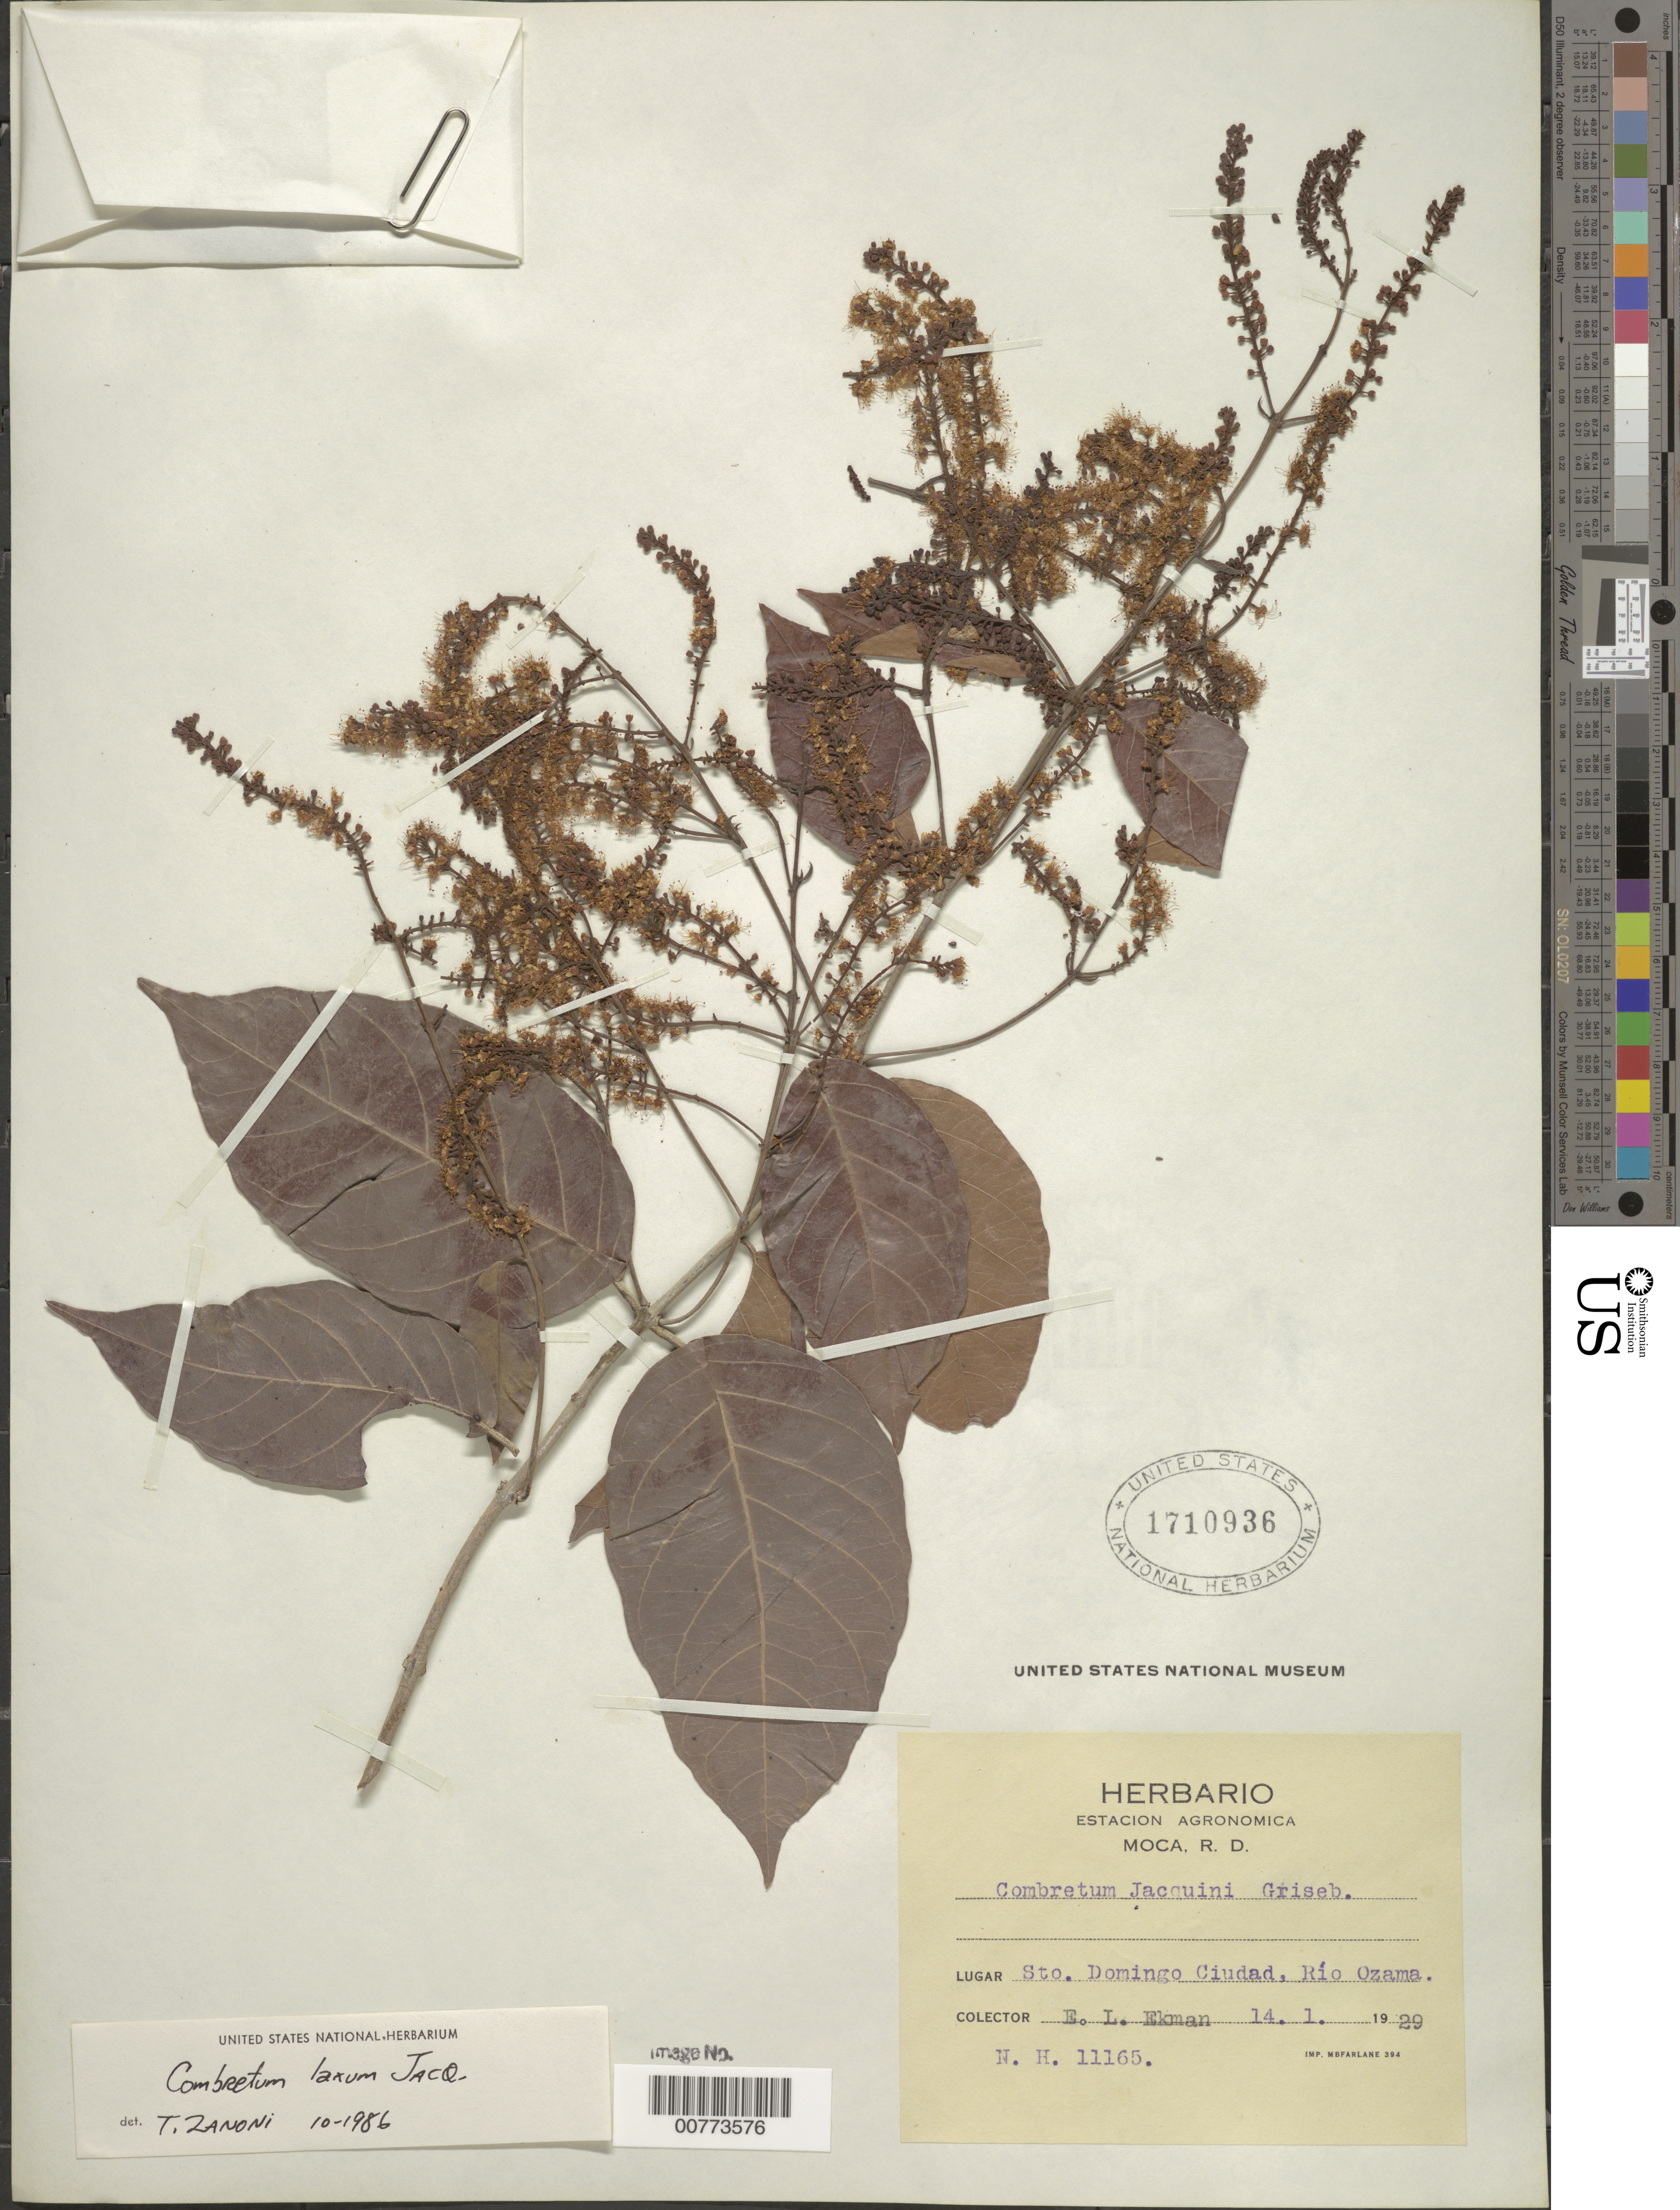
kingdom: Plantae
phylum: Tracheophyta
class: Magnoliopsida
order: Myrtales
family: Combretaceae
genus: Combretum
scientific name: Combretum laxum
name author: Jacq.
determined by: Zanoni, T. A., (NY), New York Botanical Garden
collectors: E. L. Ekman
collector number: H 11165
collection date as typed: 14 Jan 1929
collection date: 1929-01-14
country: Dominican Republic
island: Hispaniola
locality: Santo Domingo City, Rio Ozama.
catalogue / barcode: US 1710936